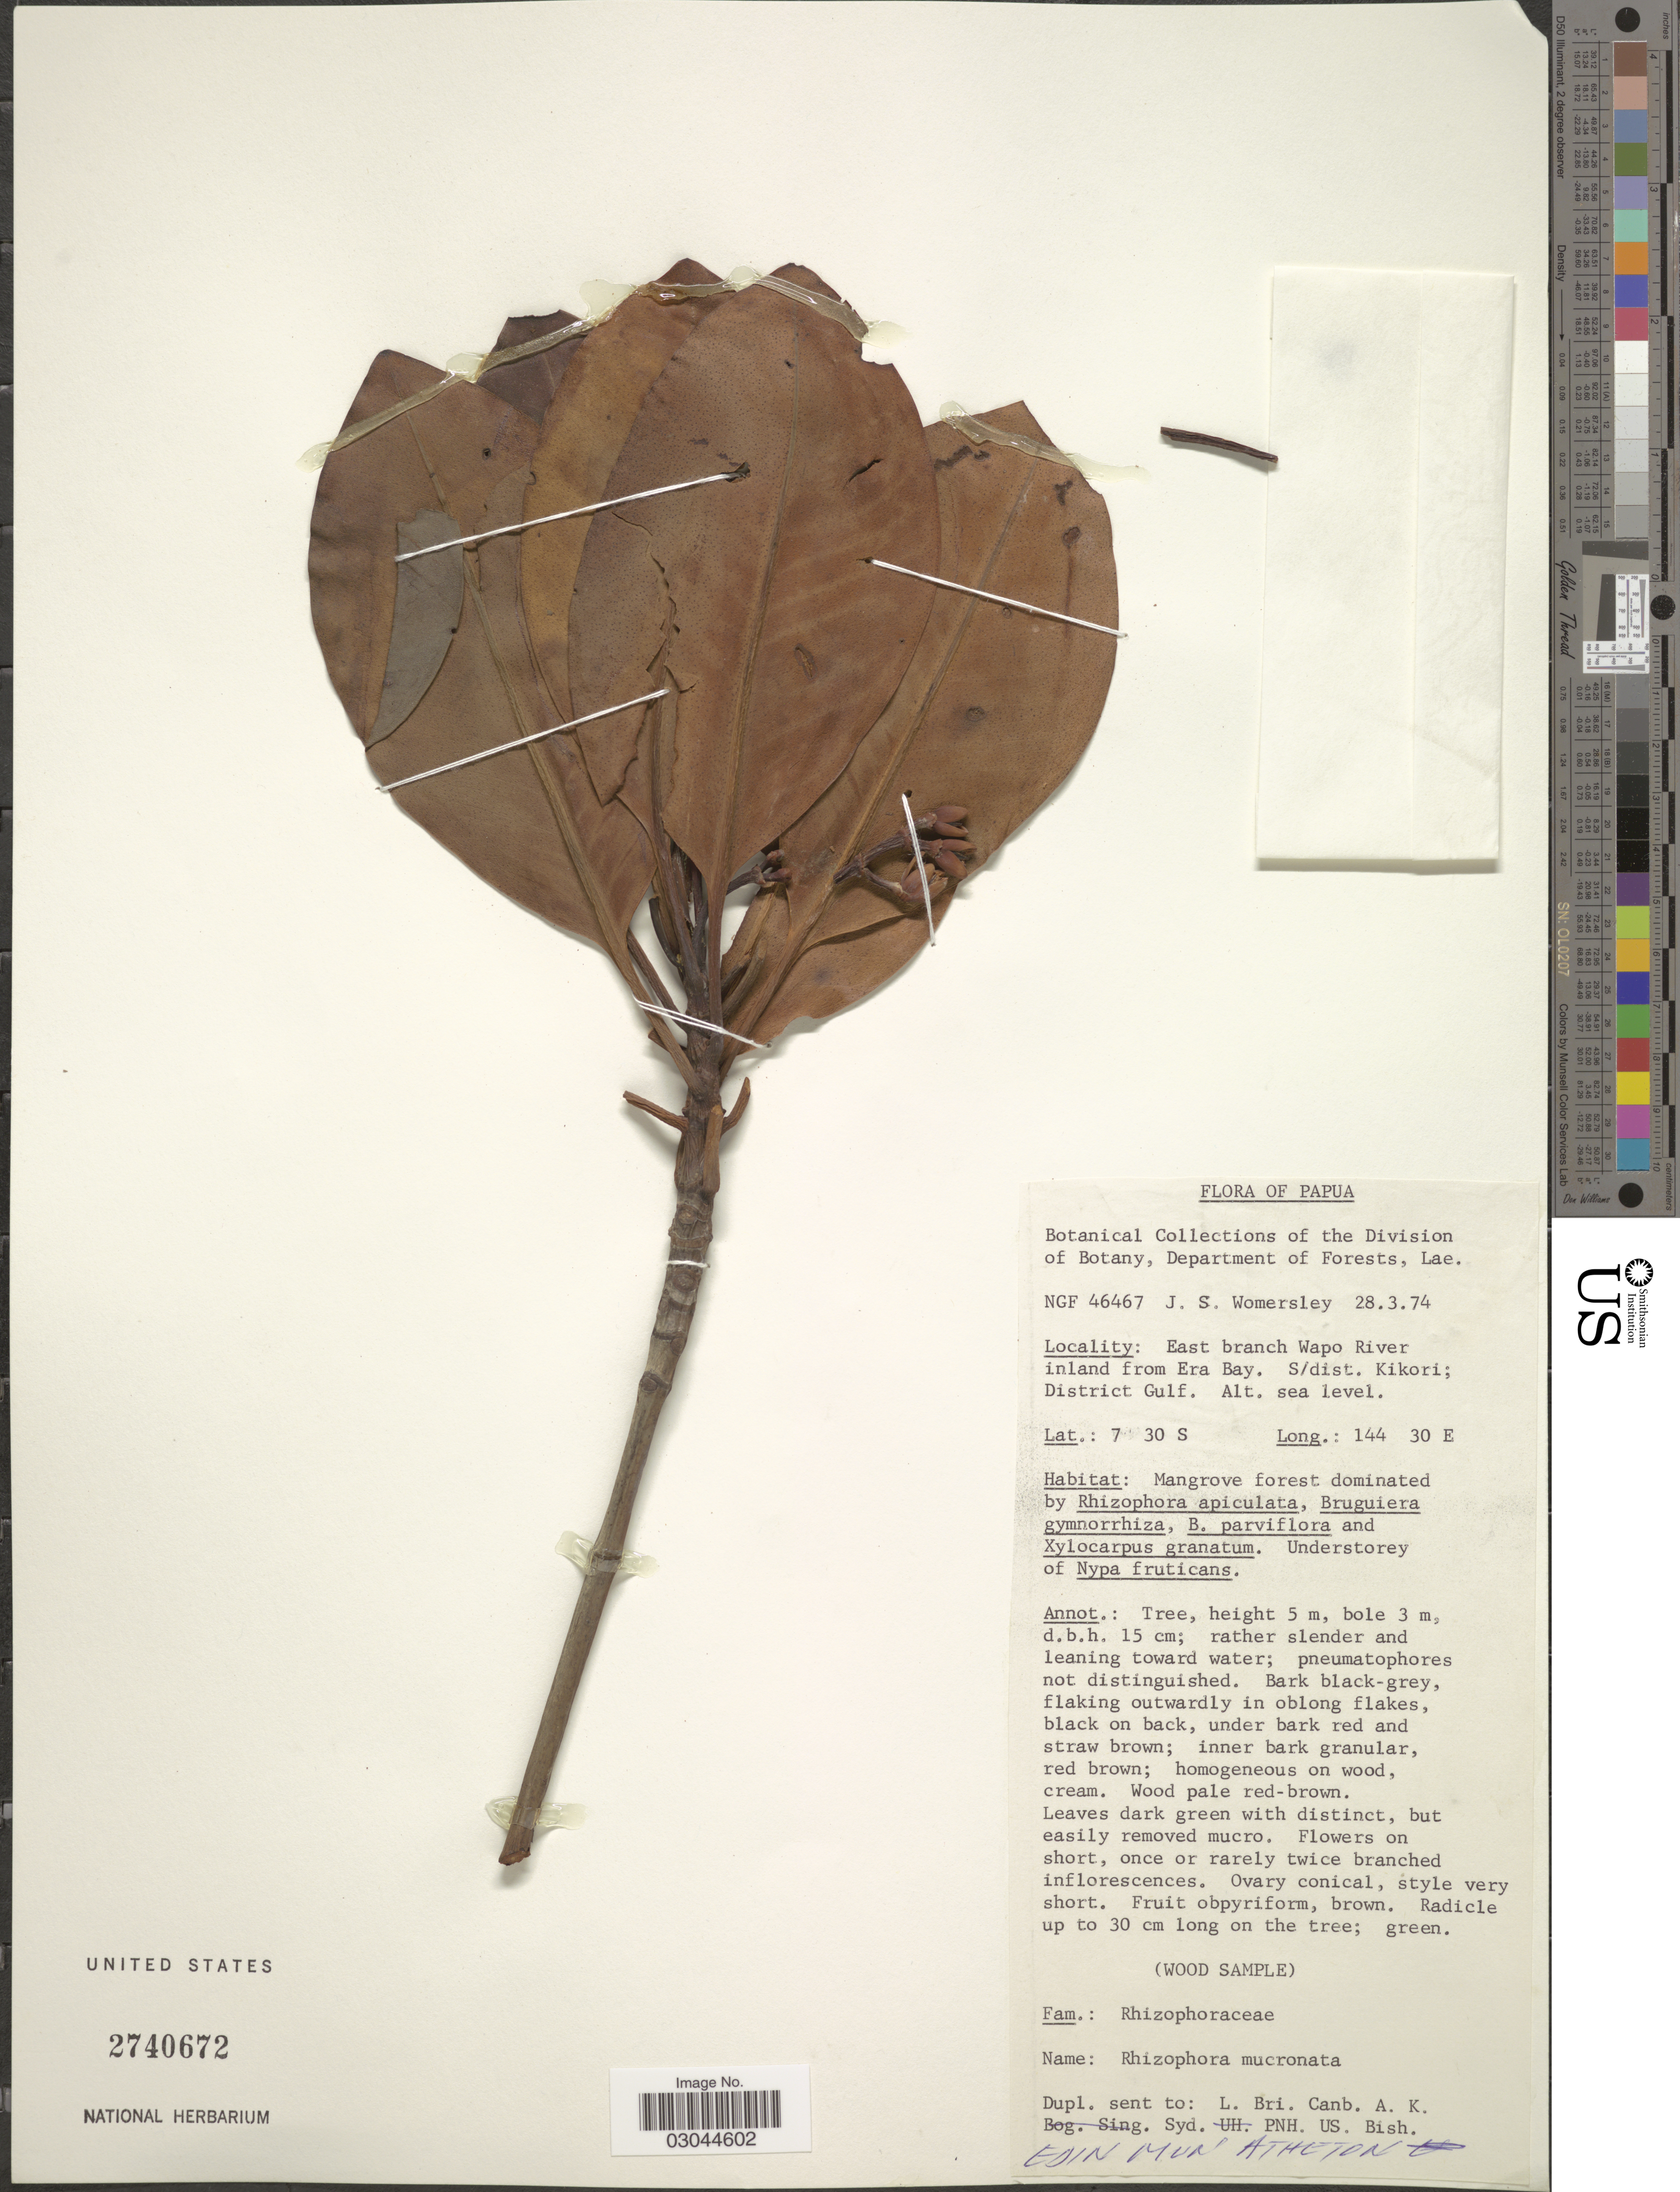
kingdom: Plantae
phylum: Tracheophyta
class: Magnoliopsida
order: Malpighiales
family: Rhizophoraceae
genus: Rhizophora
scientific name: Rhizophora mucronata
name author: Lam.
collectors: J. S. Womersley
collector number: NGF 46467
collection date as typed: Transcribed d/m/y: 28/3/74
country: Papua New Guinea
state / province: Gulf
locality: Papua. East bracnch Wapo River inland from Era Bay. S/dit. Kikori: District Gulf.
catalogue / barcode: US 2740672